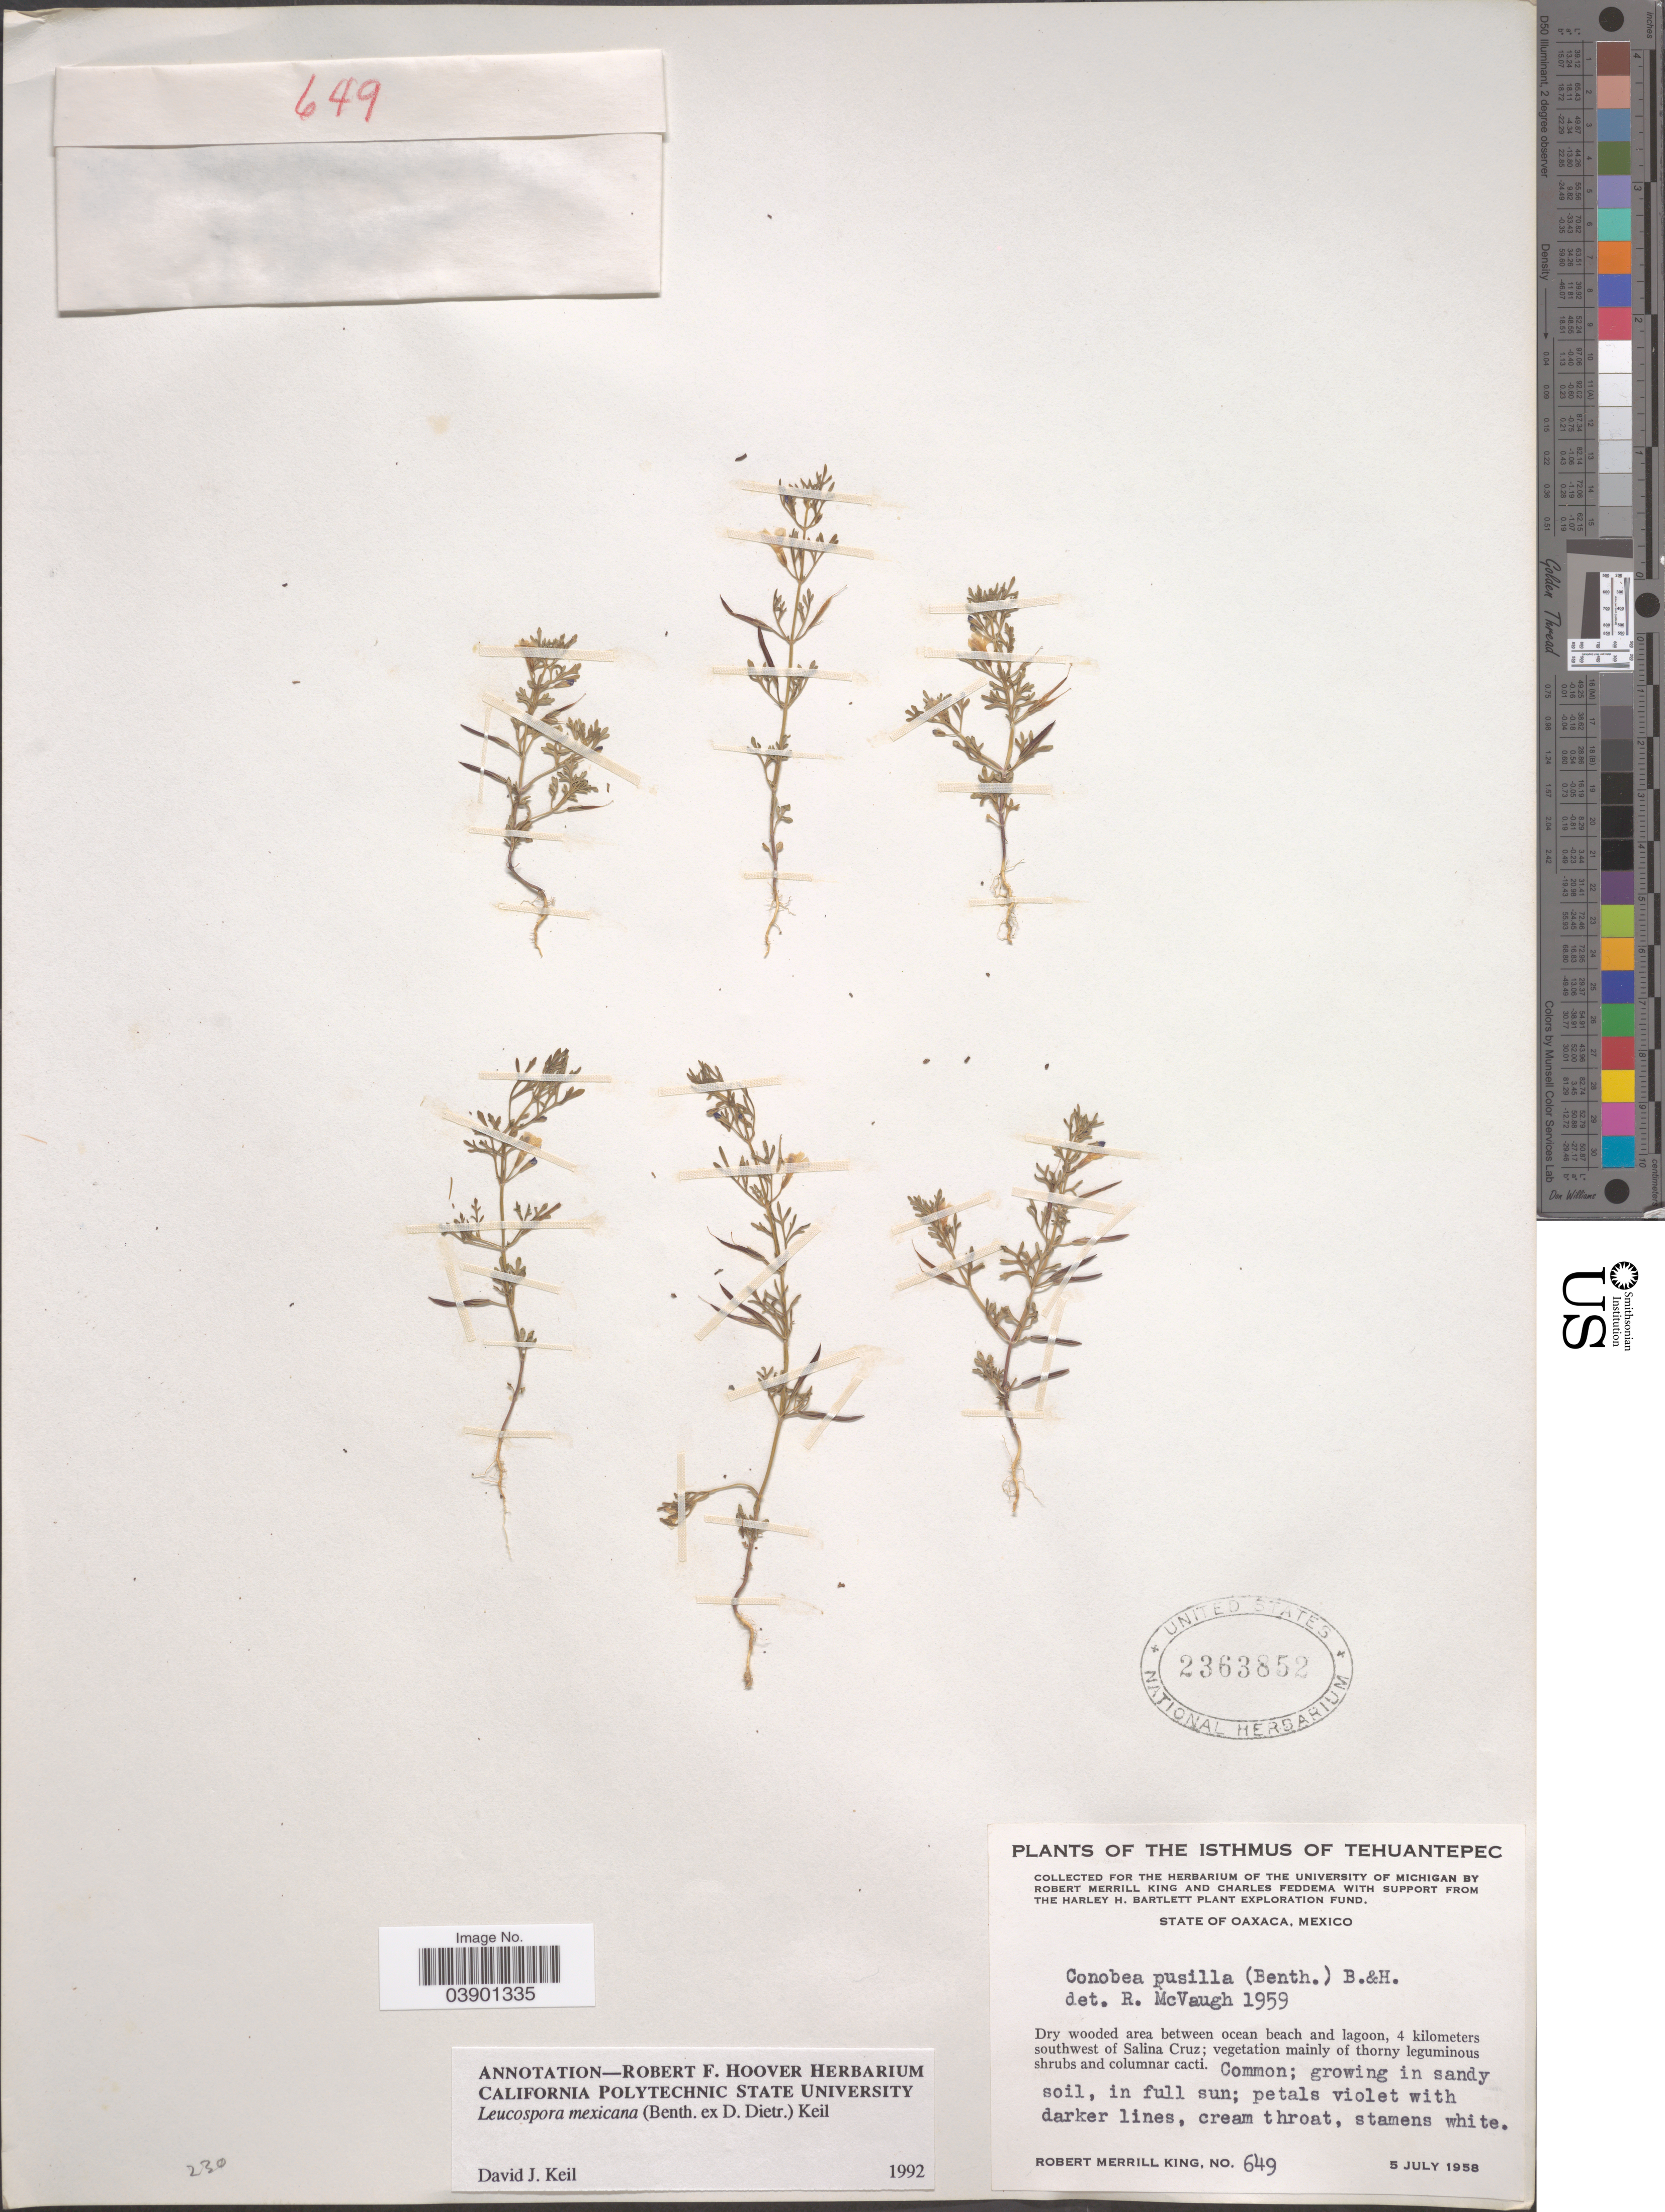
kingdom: Plantae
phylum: Tracheophyta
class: Magnoliopsida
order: Lamiales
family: Plantaginaceae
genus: Schistophragma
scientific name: Schistophragma pusillum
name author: Benth.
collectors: R. M. King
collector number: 649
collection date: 1958-07-05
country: Mexico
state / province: Oaxaca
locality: The Isthmus of Tehuantepec. Dry wooded area between ocean beach and lagoon, 4 kilometers southwest of Salina Cruz.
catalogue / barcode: US 2363852